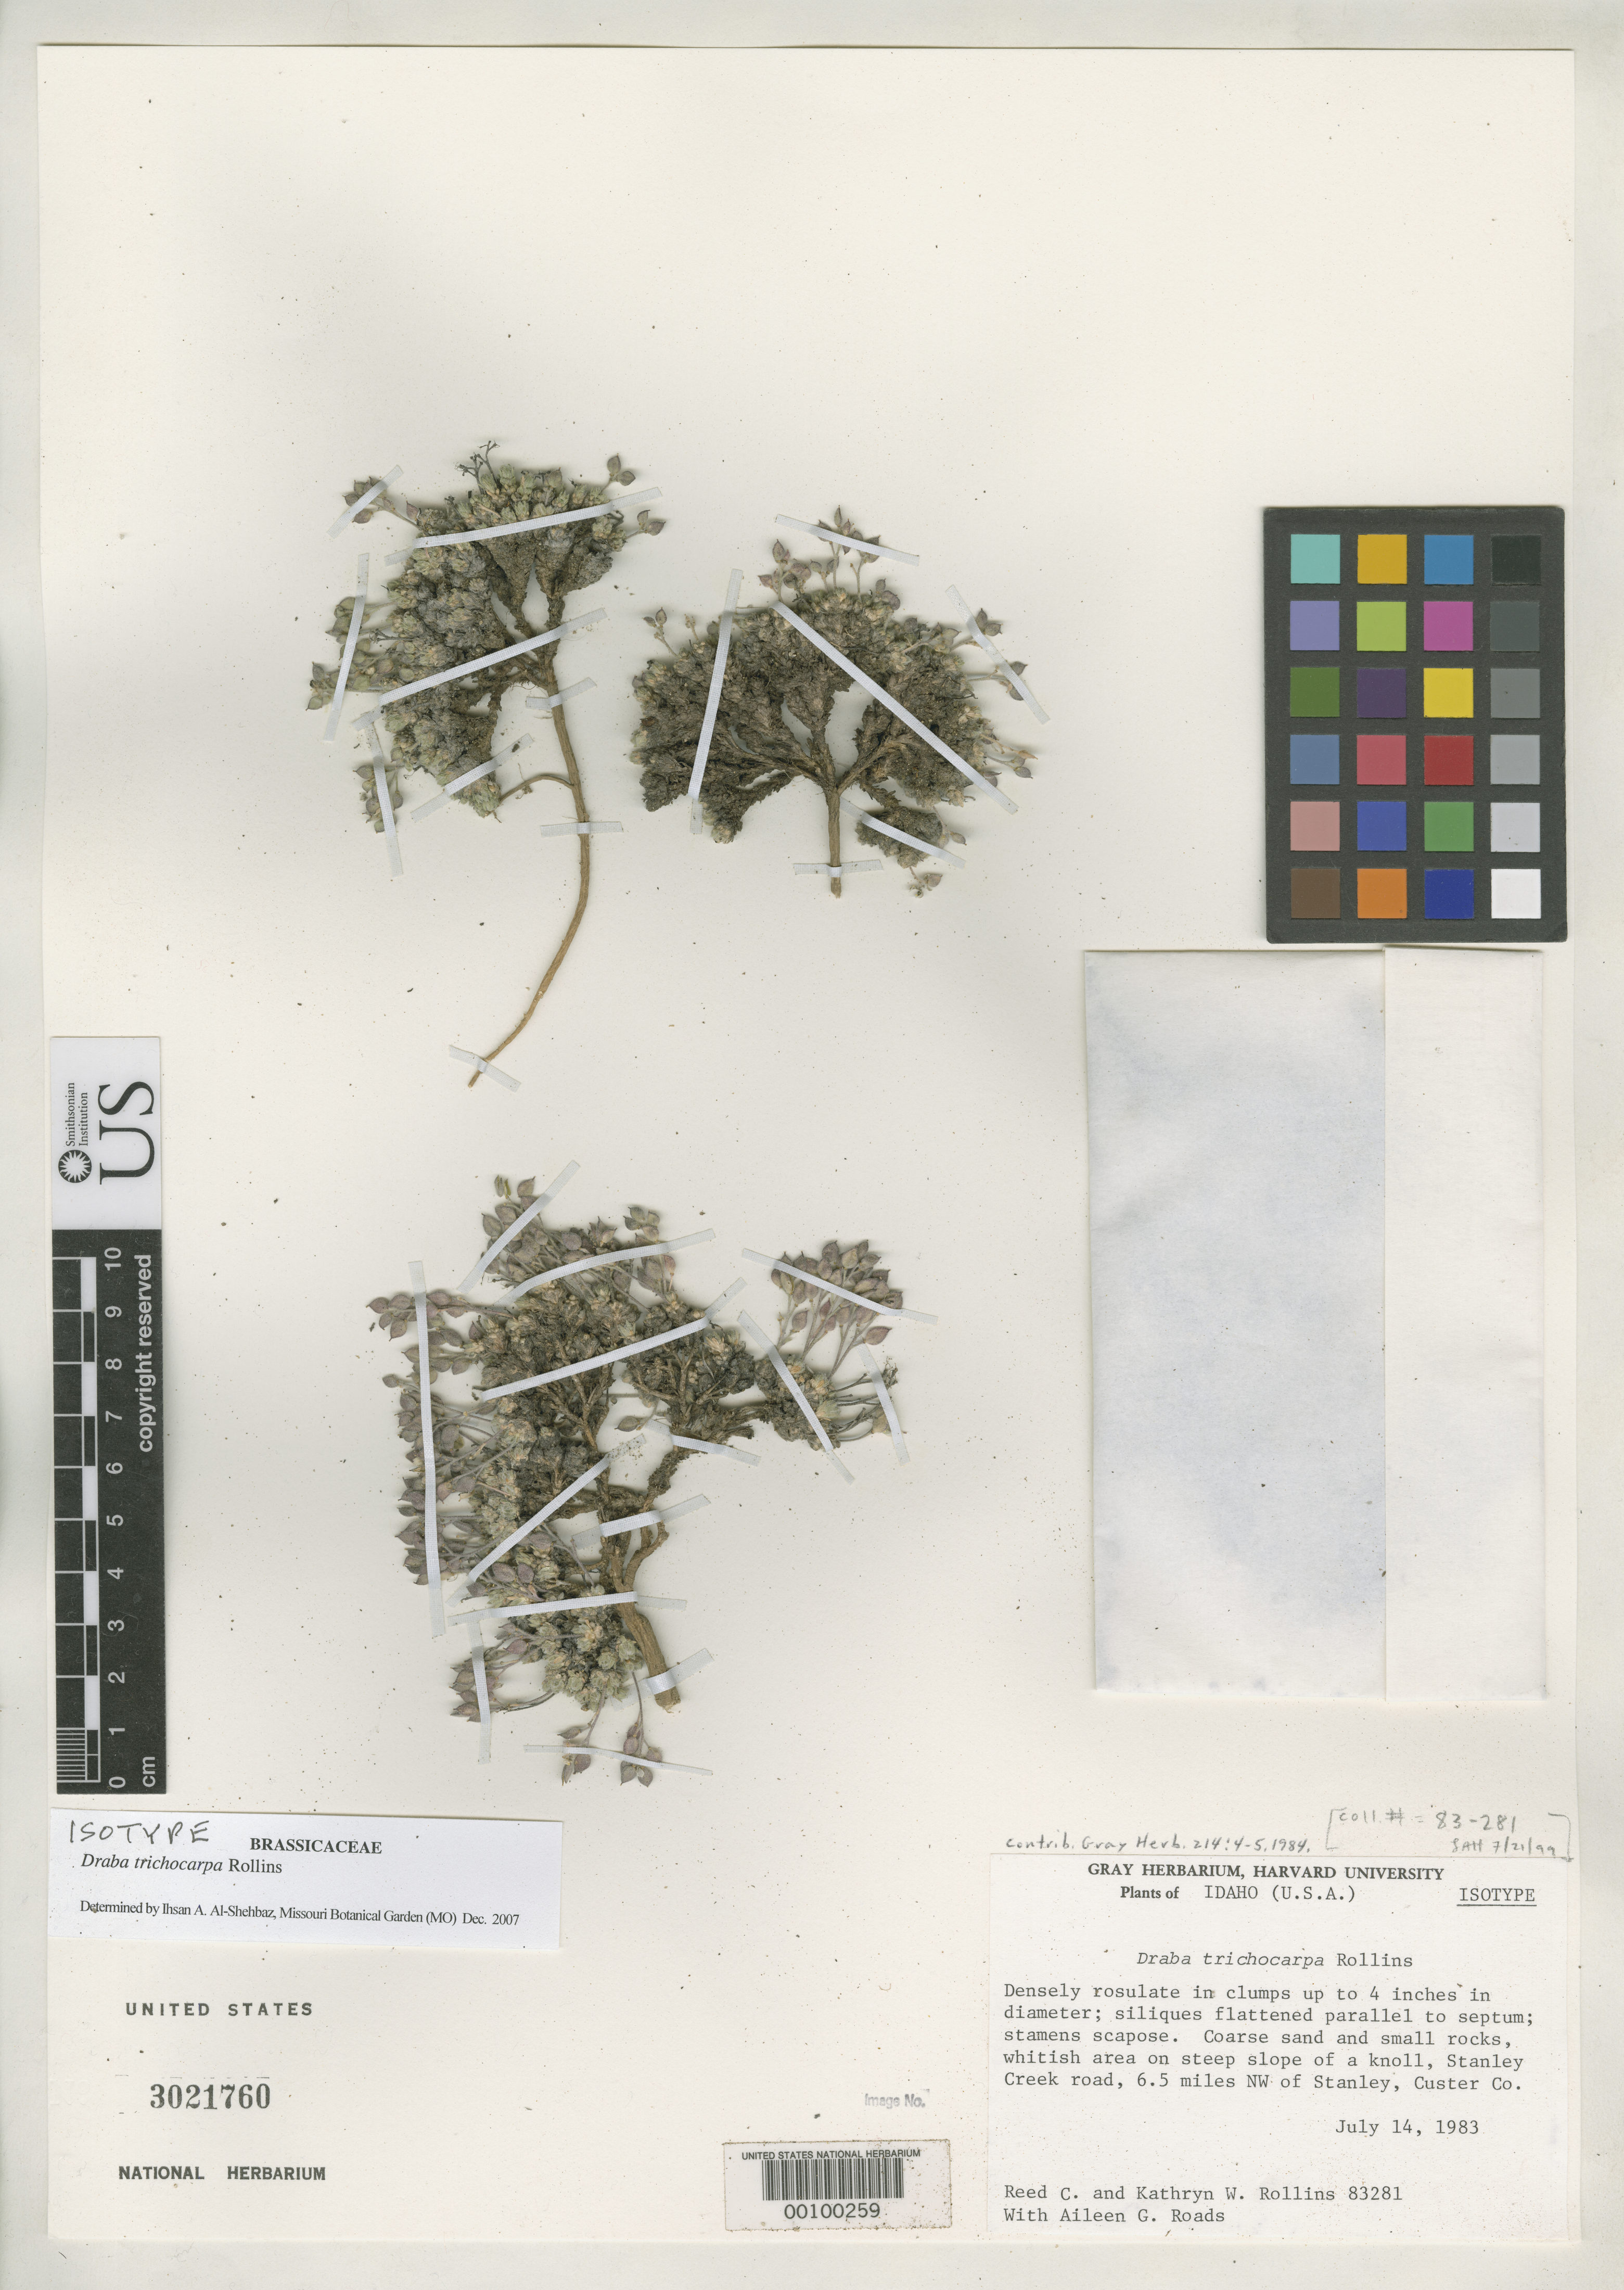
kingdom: Plantae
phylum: Tracheophyta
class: Magnoliopsida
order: Brassicales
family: Brassicaceae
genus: Draba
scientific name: Draba trichocarpa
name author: Rollins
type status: Isotype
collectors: R. C. Rollins, K. W. Rollins & A. Roads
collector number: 83-281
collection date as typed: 14 Jul 1983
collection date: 1983-07-14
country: United States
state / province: Idaho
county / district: Custer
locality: Stanley Creek road, 6.5 mi. NW of Stanley.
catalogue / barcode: US 3021760